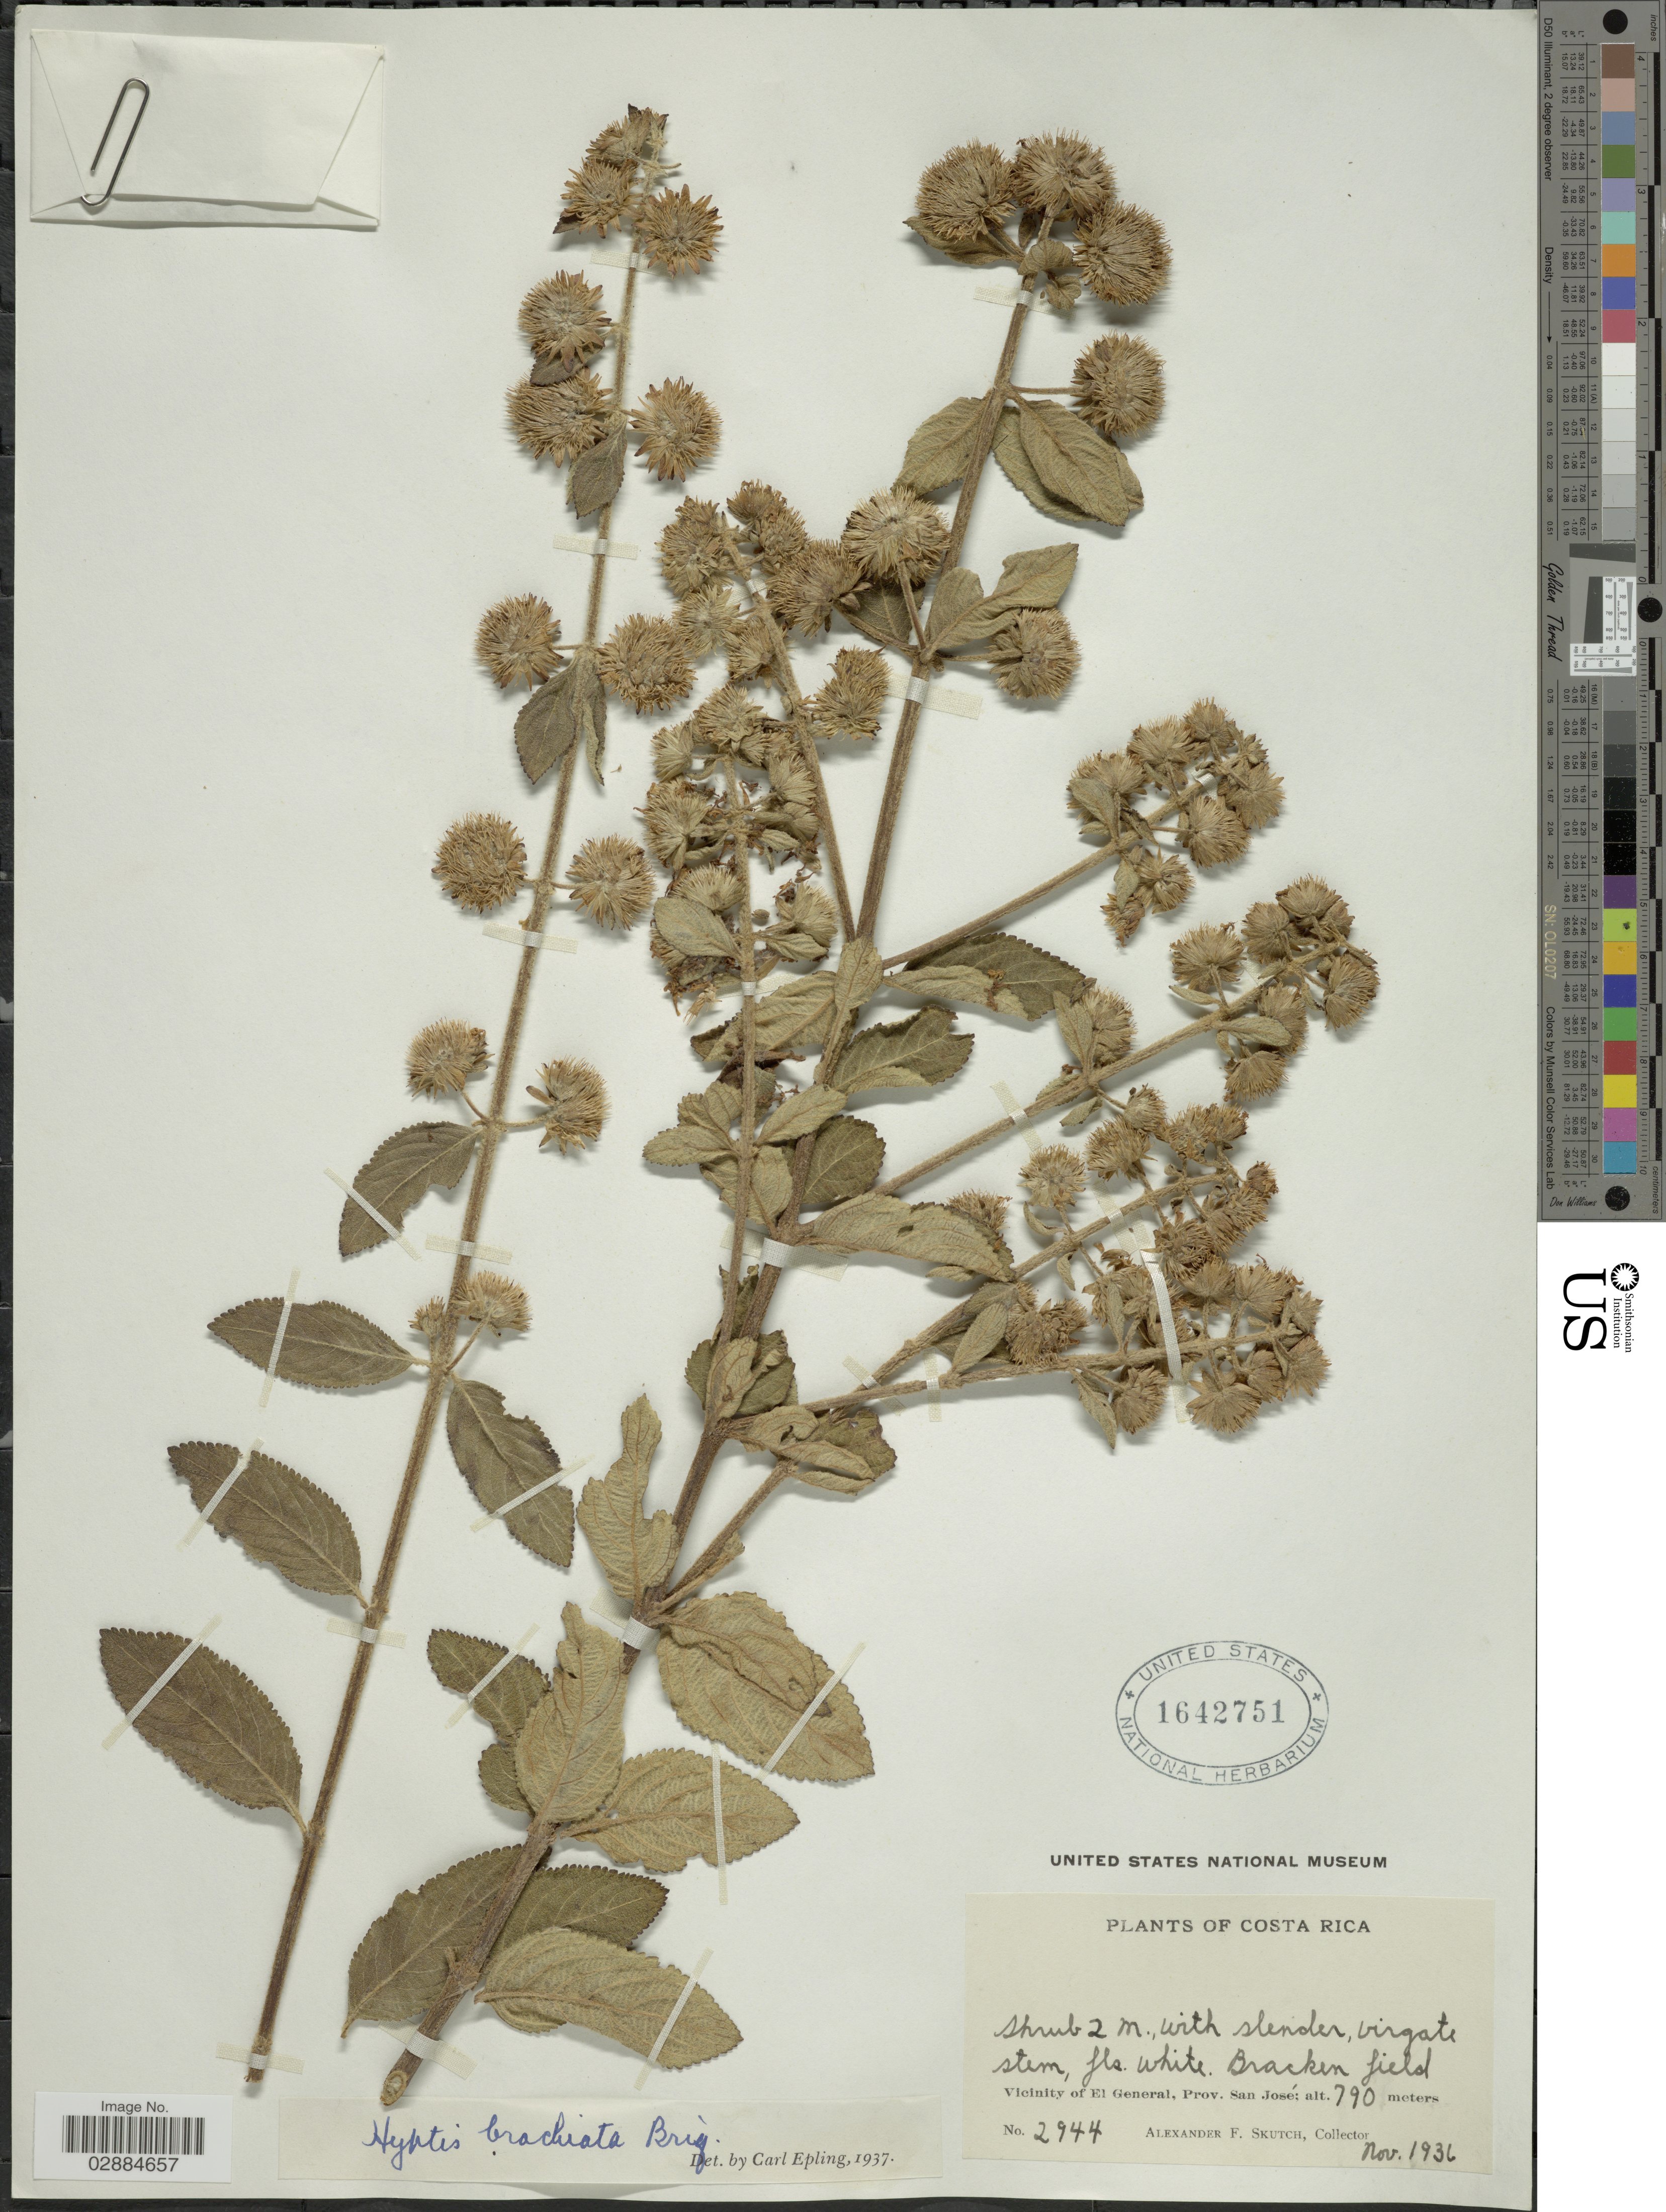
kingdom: Plantae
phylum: Tracheophyta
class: Magnoliopsida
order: Lamiales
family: Lamiaceae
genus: Hyptis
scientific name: Hyptis brachiata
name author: Briq.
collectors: A. F. Skutch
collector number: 2944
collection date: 1936-11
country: Costa Rica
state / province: San José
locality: Bracken field, Vicinity of El General.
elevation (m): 790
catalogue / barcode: US 1642751